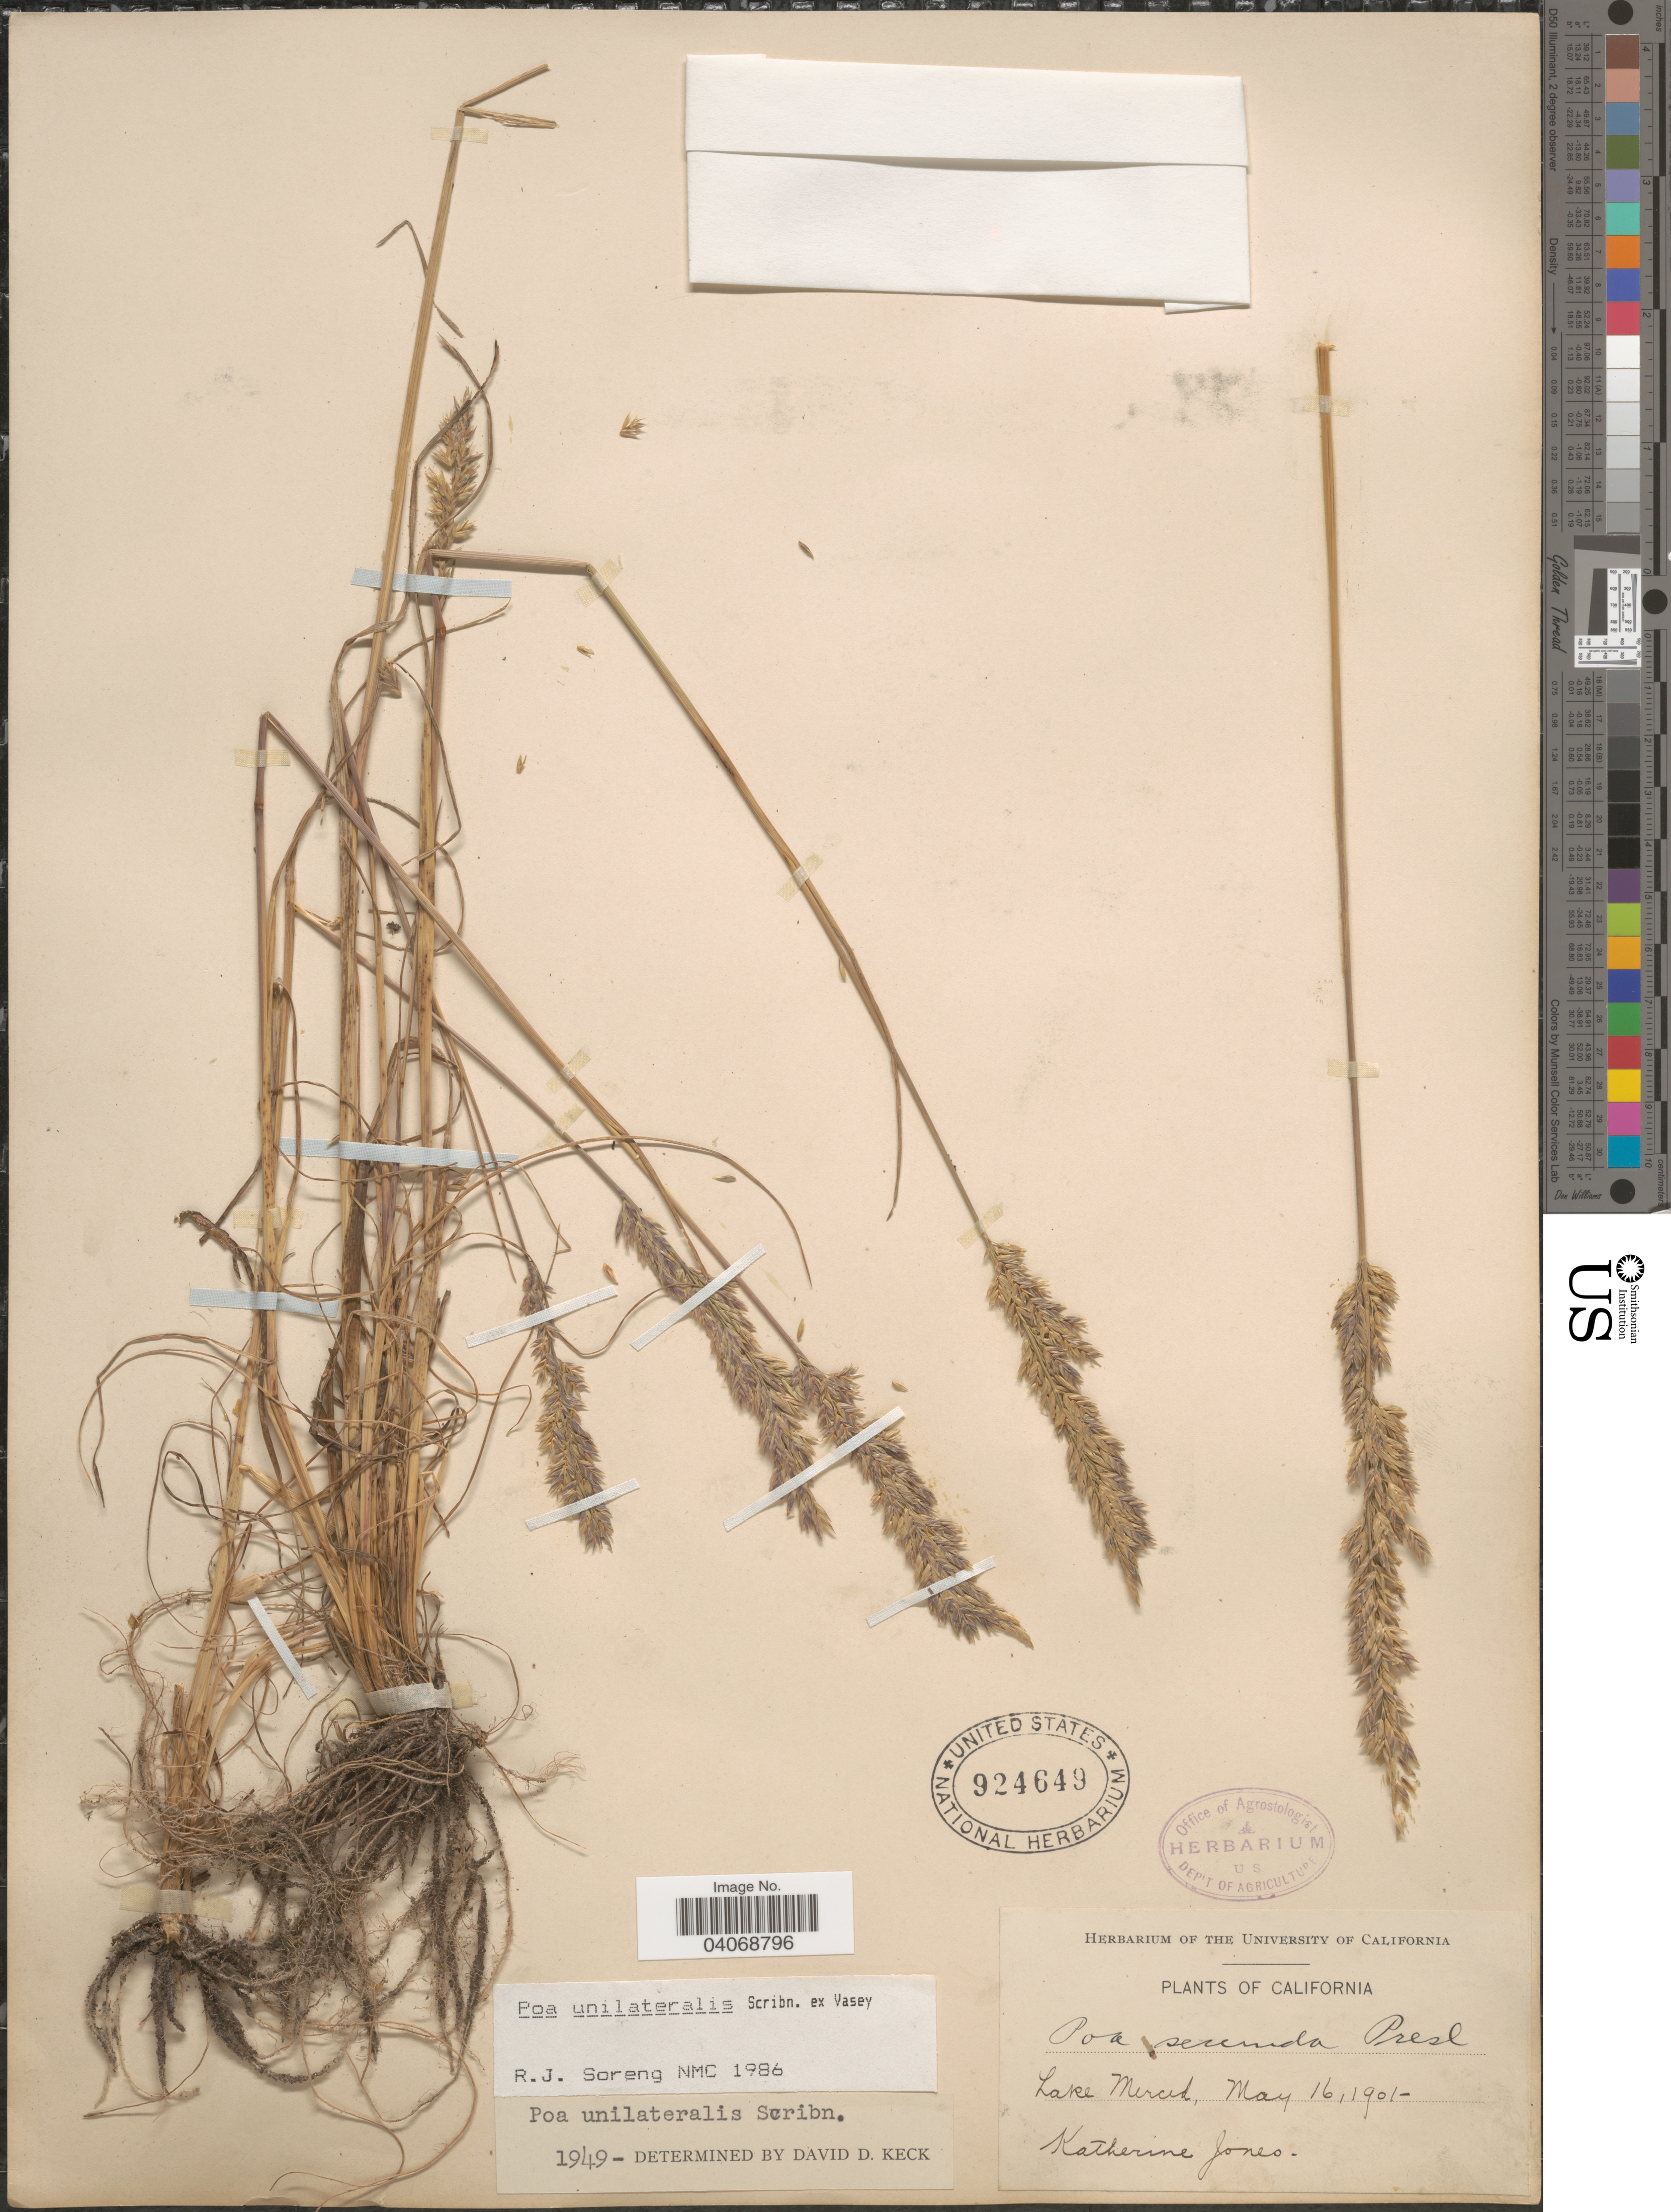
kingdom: Plantae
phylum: Tracheophyta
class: Liliopsida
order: Poales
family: Poaceae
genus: Poa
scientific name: Poa unilateralis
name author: Scribn. ex Vasey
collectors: K. Jones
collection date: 1901-05-16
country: United States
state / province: California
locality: Lake Merced.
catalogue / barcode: US 924649